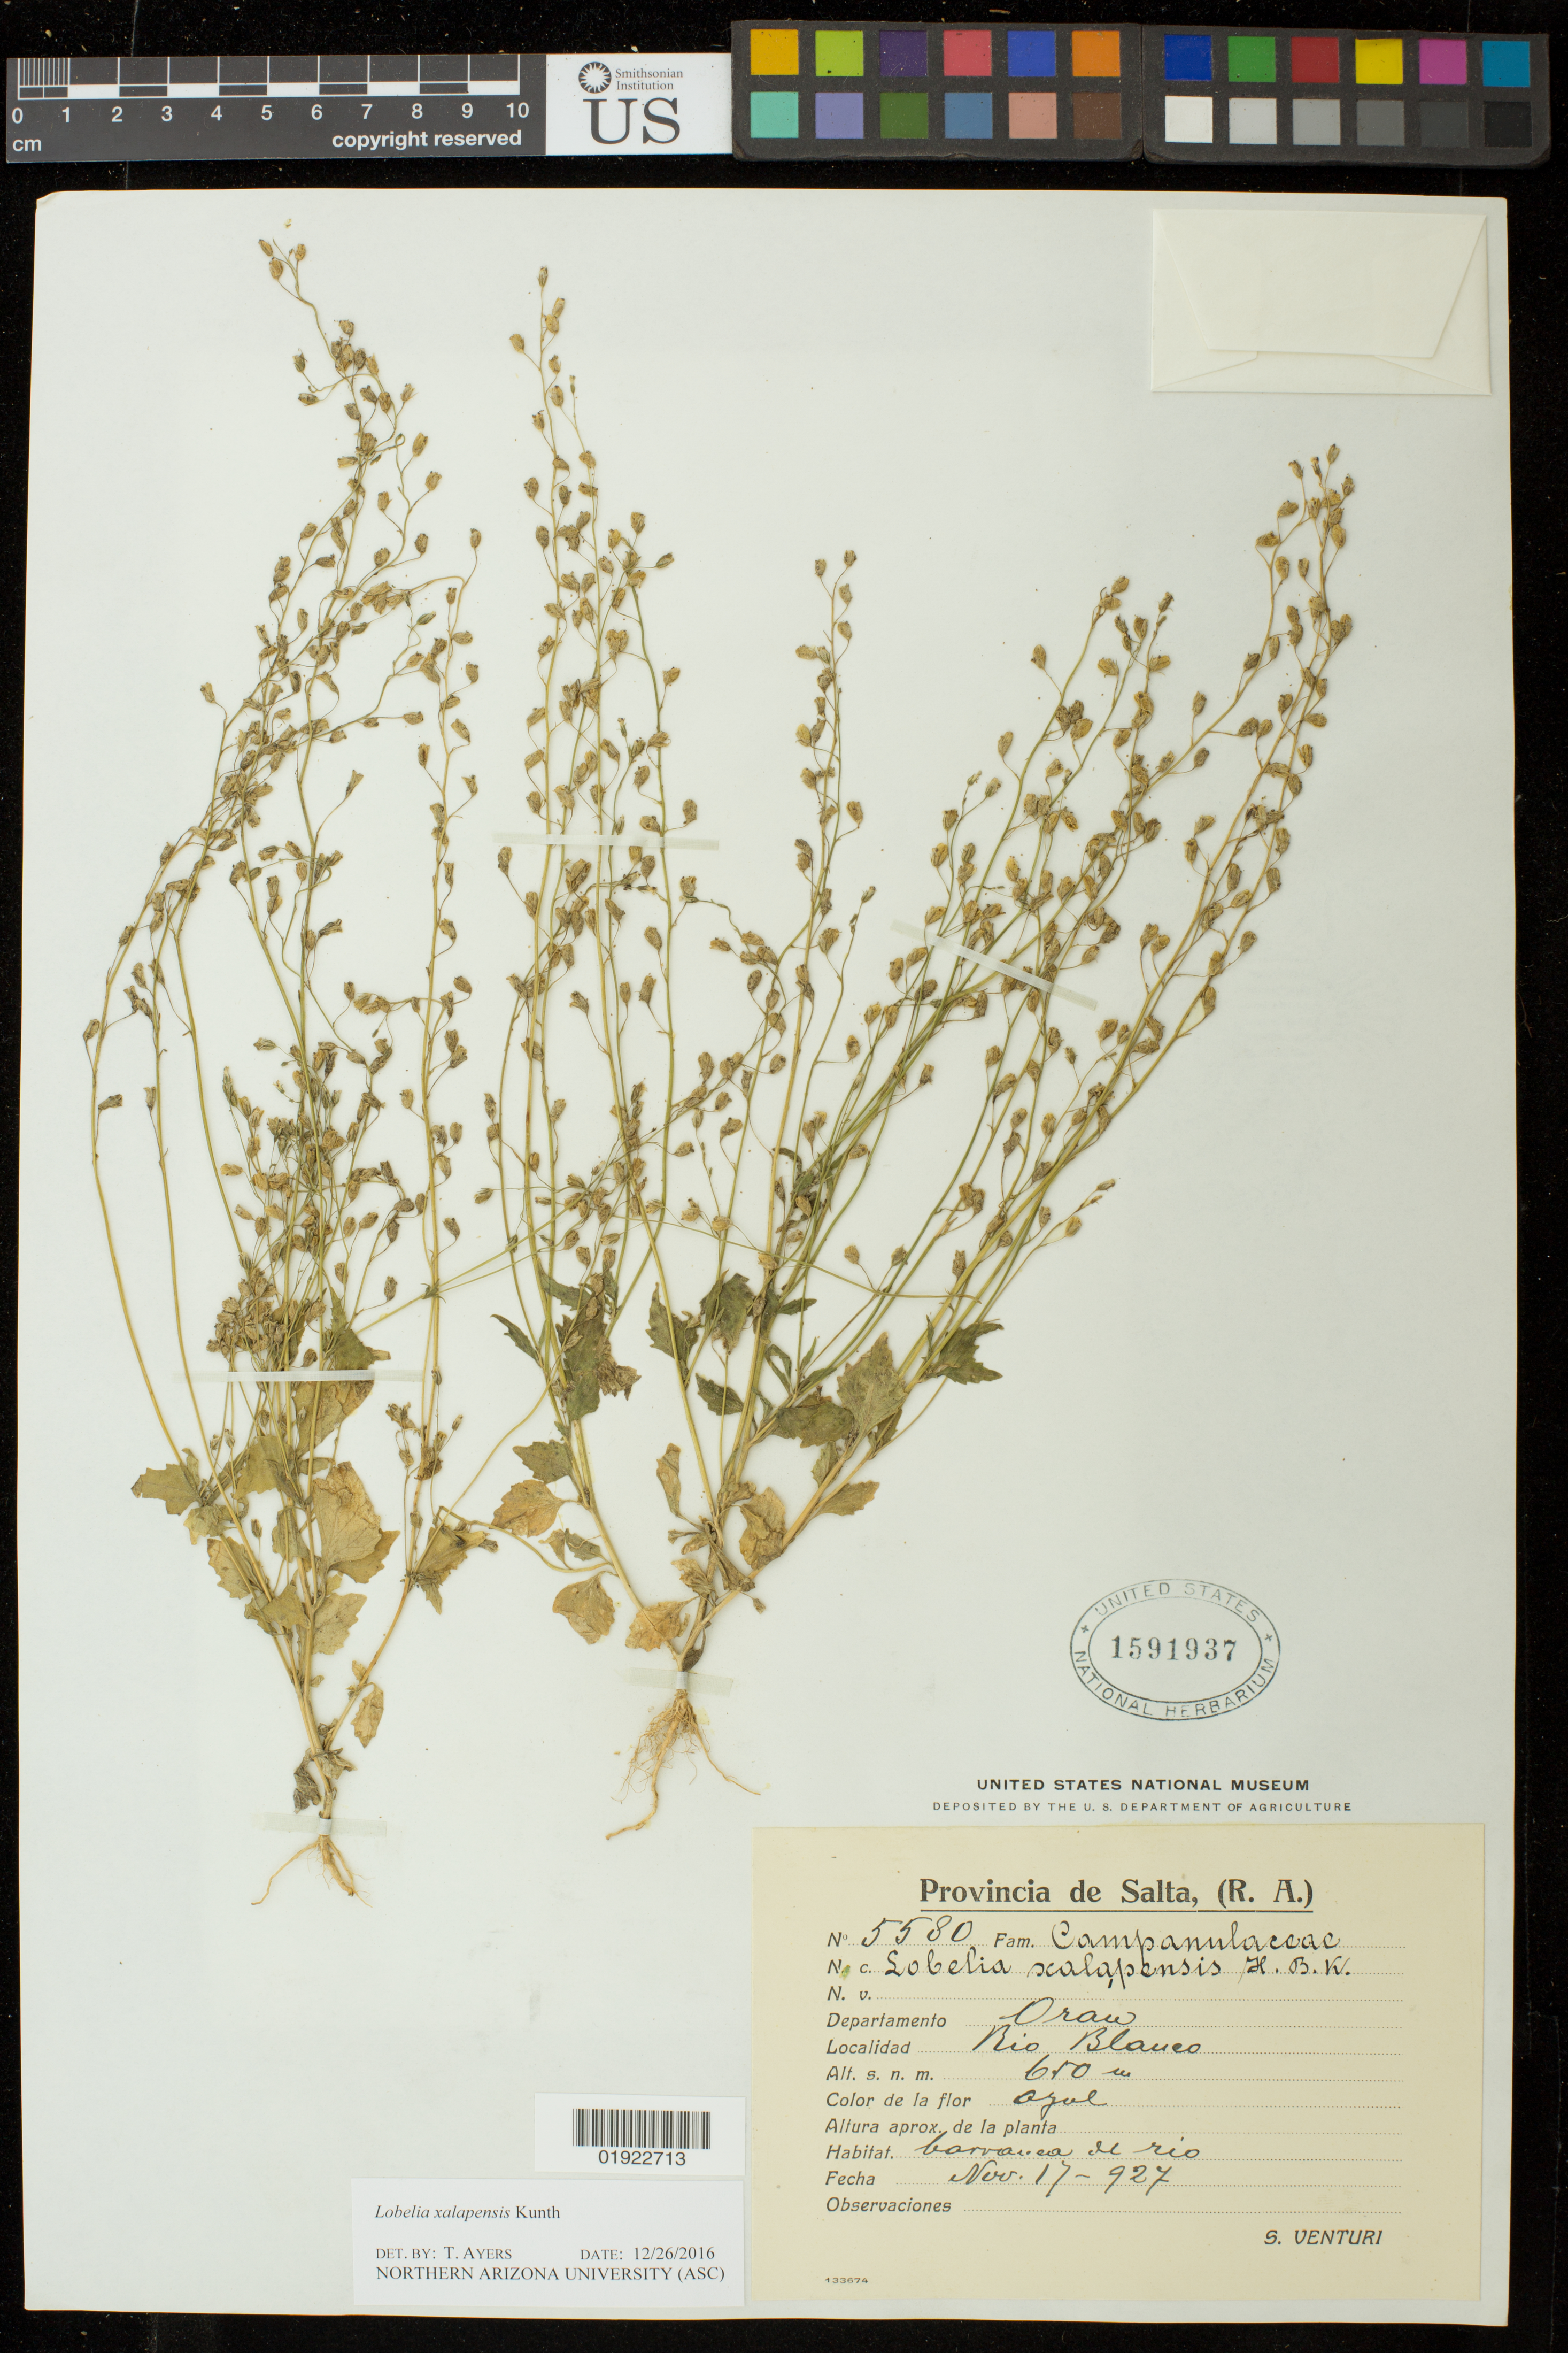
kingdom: Plantae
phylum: Tracheophyta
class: Magnoliopsida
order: Asterales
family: Campanulaceae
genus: Lobelia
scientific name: Lobelia xalapensis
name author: Kunth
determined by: Ayers, Tina J.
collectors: S. Venturi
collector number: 5580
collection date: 1927-11-17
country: Argentina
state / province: Salta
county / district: Orán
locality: Rio Blanco.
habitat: Barranca de rio.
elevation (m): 650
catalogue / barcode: US 1591937